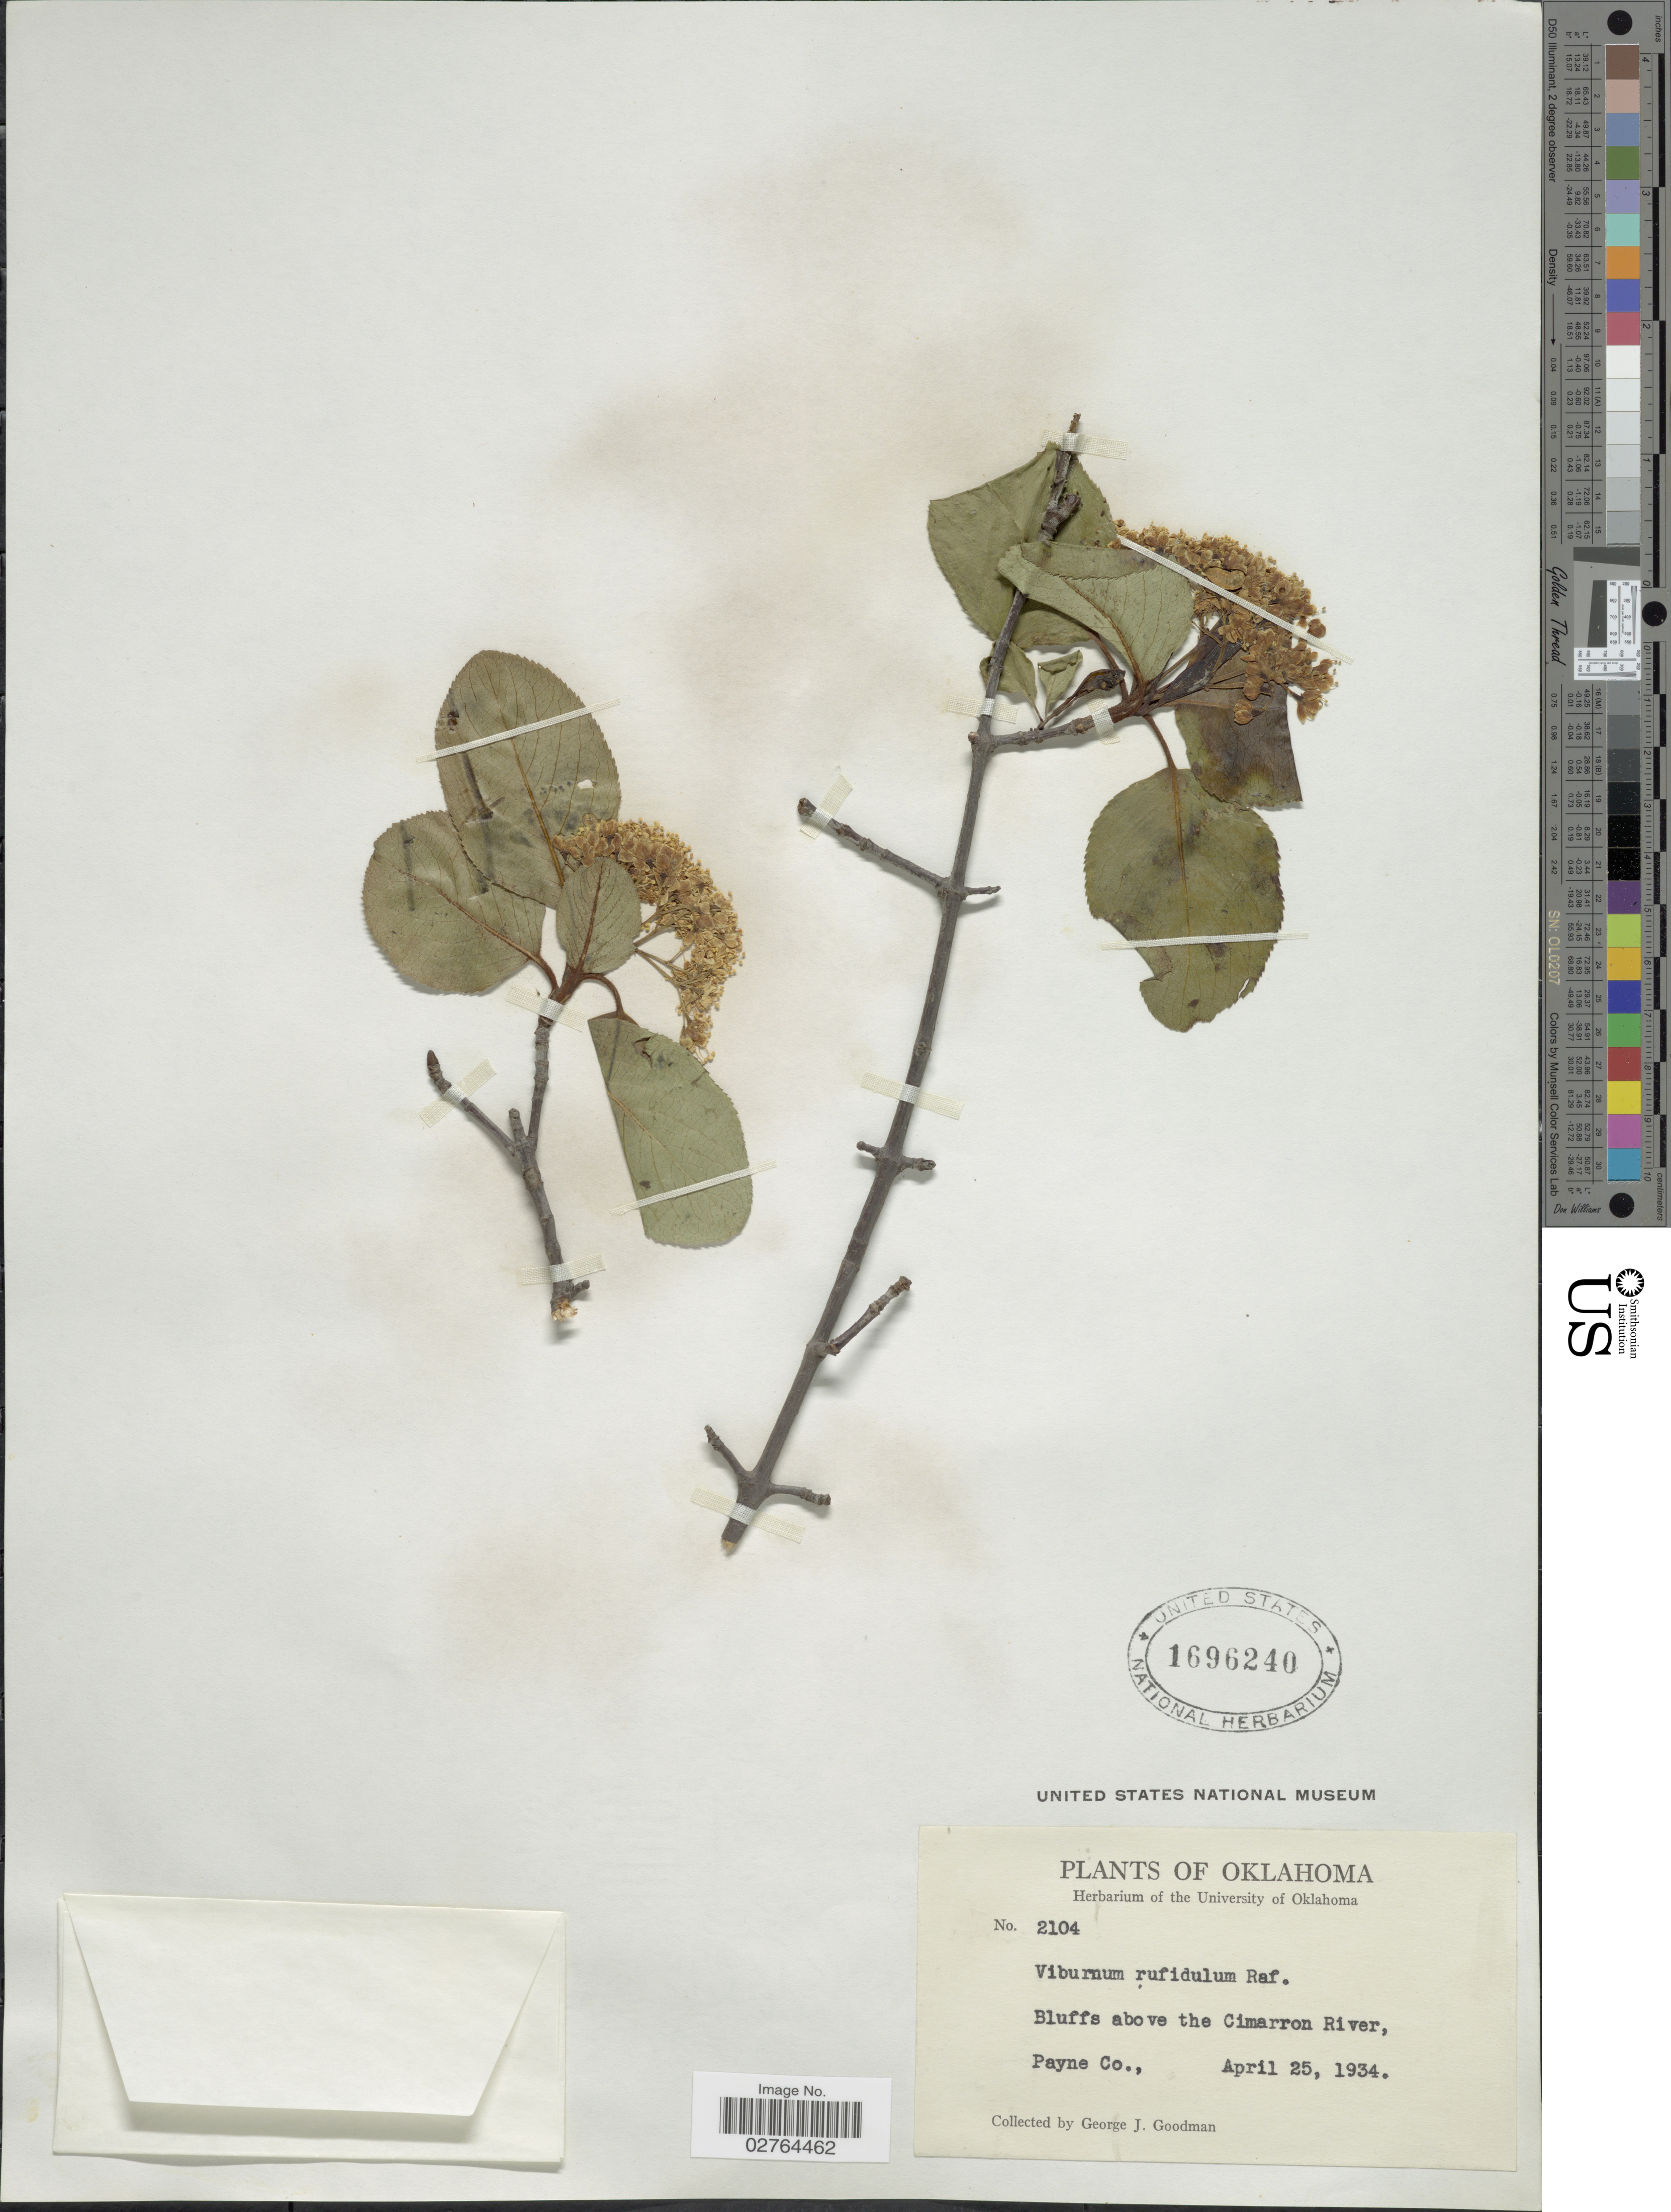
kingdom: Plantae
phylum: Tracheophyta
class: Magnoliopsida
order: Dipsacales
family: Viburnaceae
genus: Viburnum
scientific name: Viburnum rufidulum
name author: Raf.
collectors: G. J. Goodman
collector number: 2104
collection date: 1934-04-25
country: United States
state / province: Oklahoma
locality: Bluffs above the Cimarron River, Payne Co.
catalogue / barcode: US 1696240